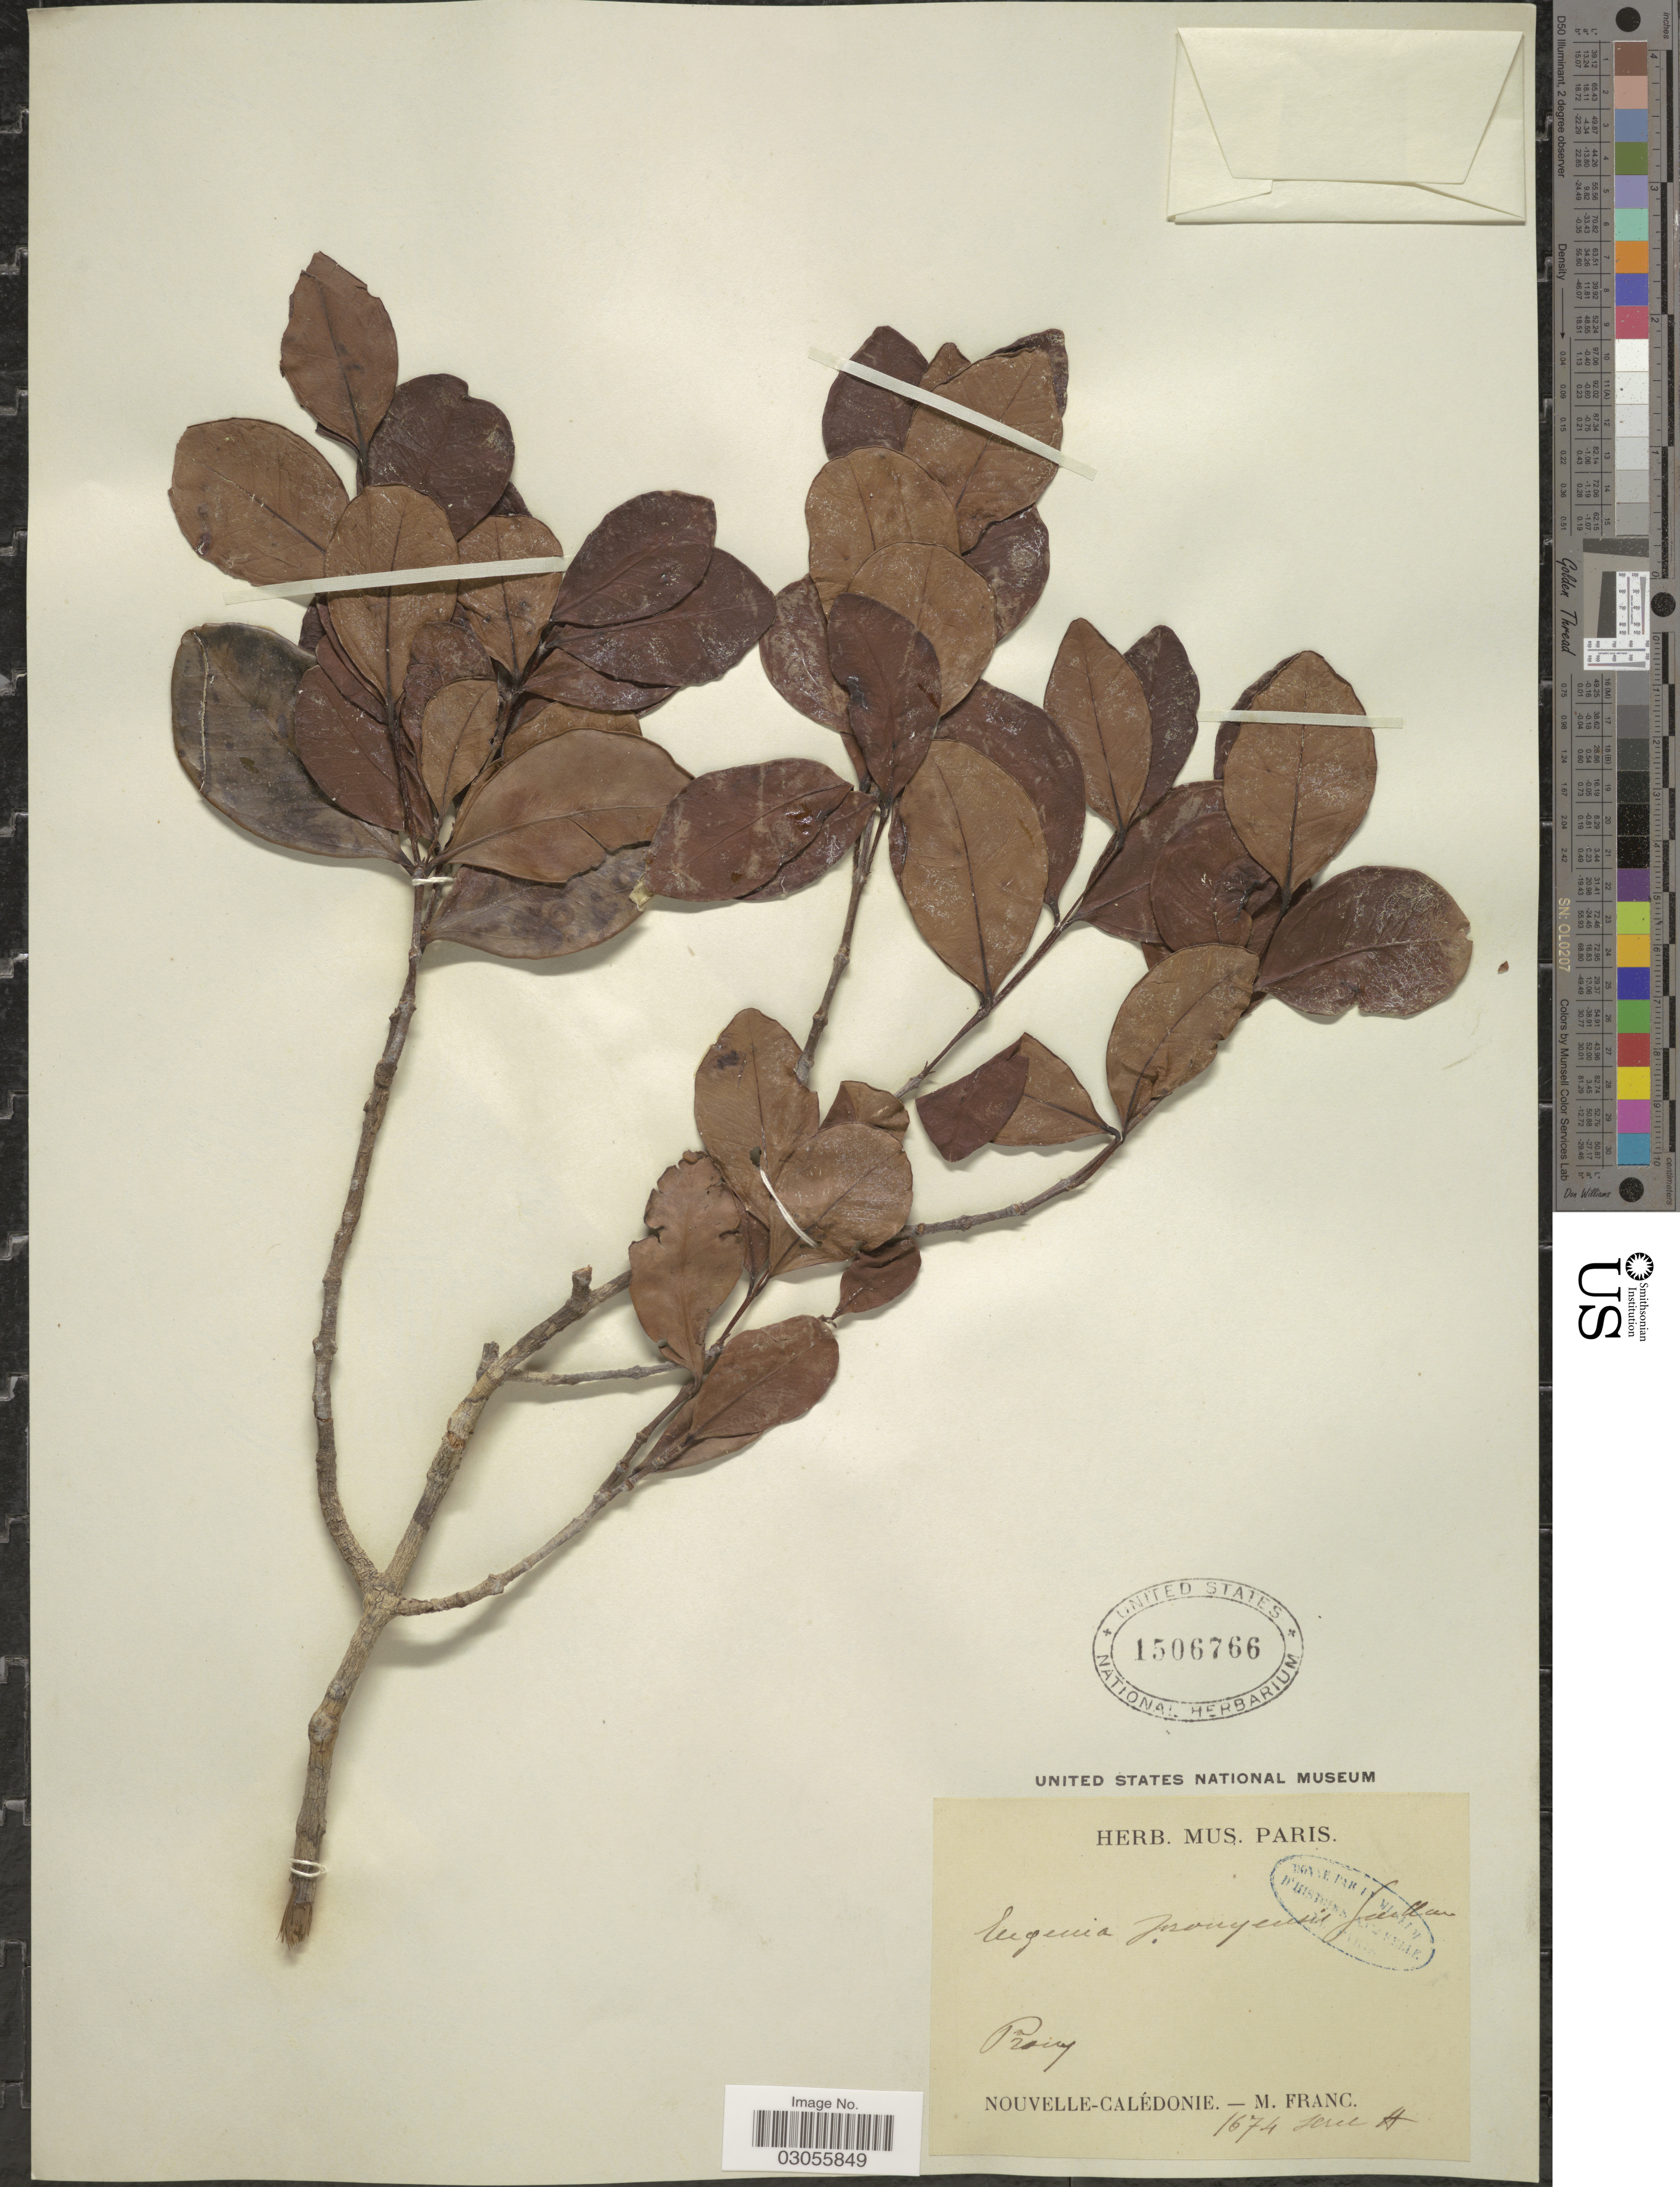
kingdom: Plantae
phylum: Tracheophyta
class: Magnoliopsida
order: Myrtales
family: Myrtaceae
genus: Eugenia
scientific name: Eugenia pronyensis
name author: Guillaumin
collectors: M. Franc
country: New Caledonia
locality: Nouvelle-Calédonie. Prony.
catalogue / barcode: US 1506766